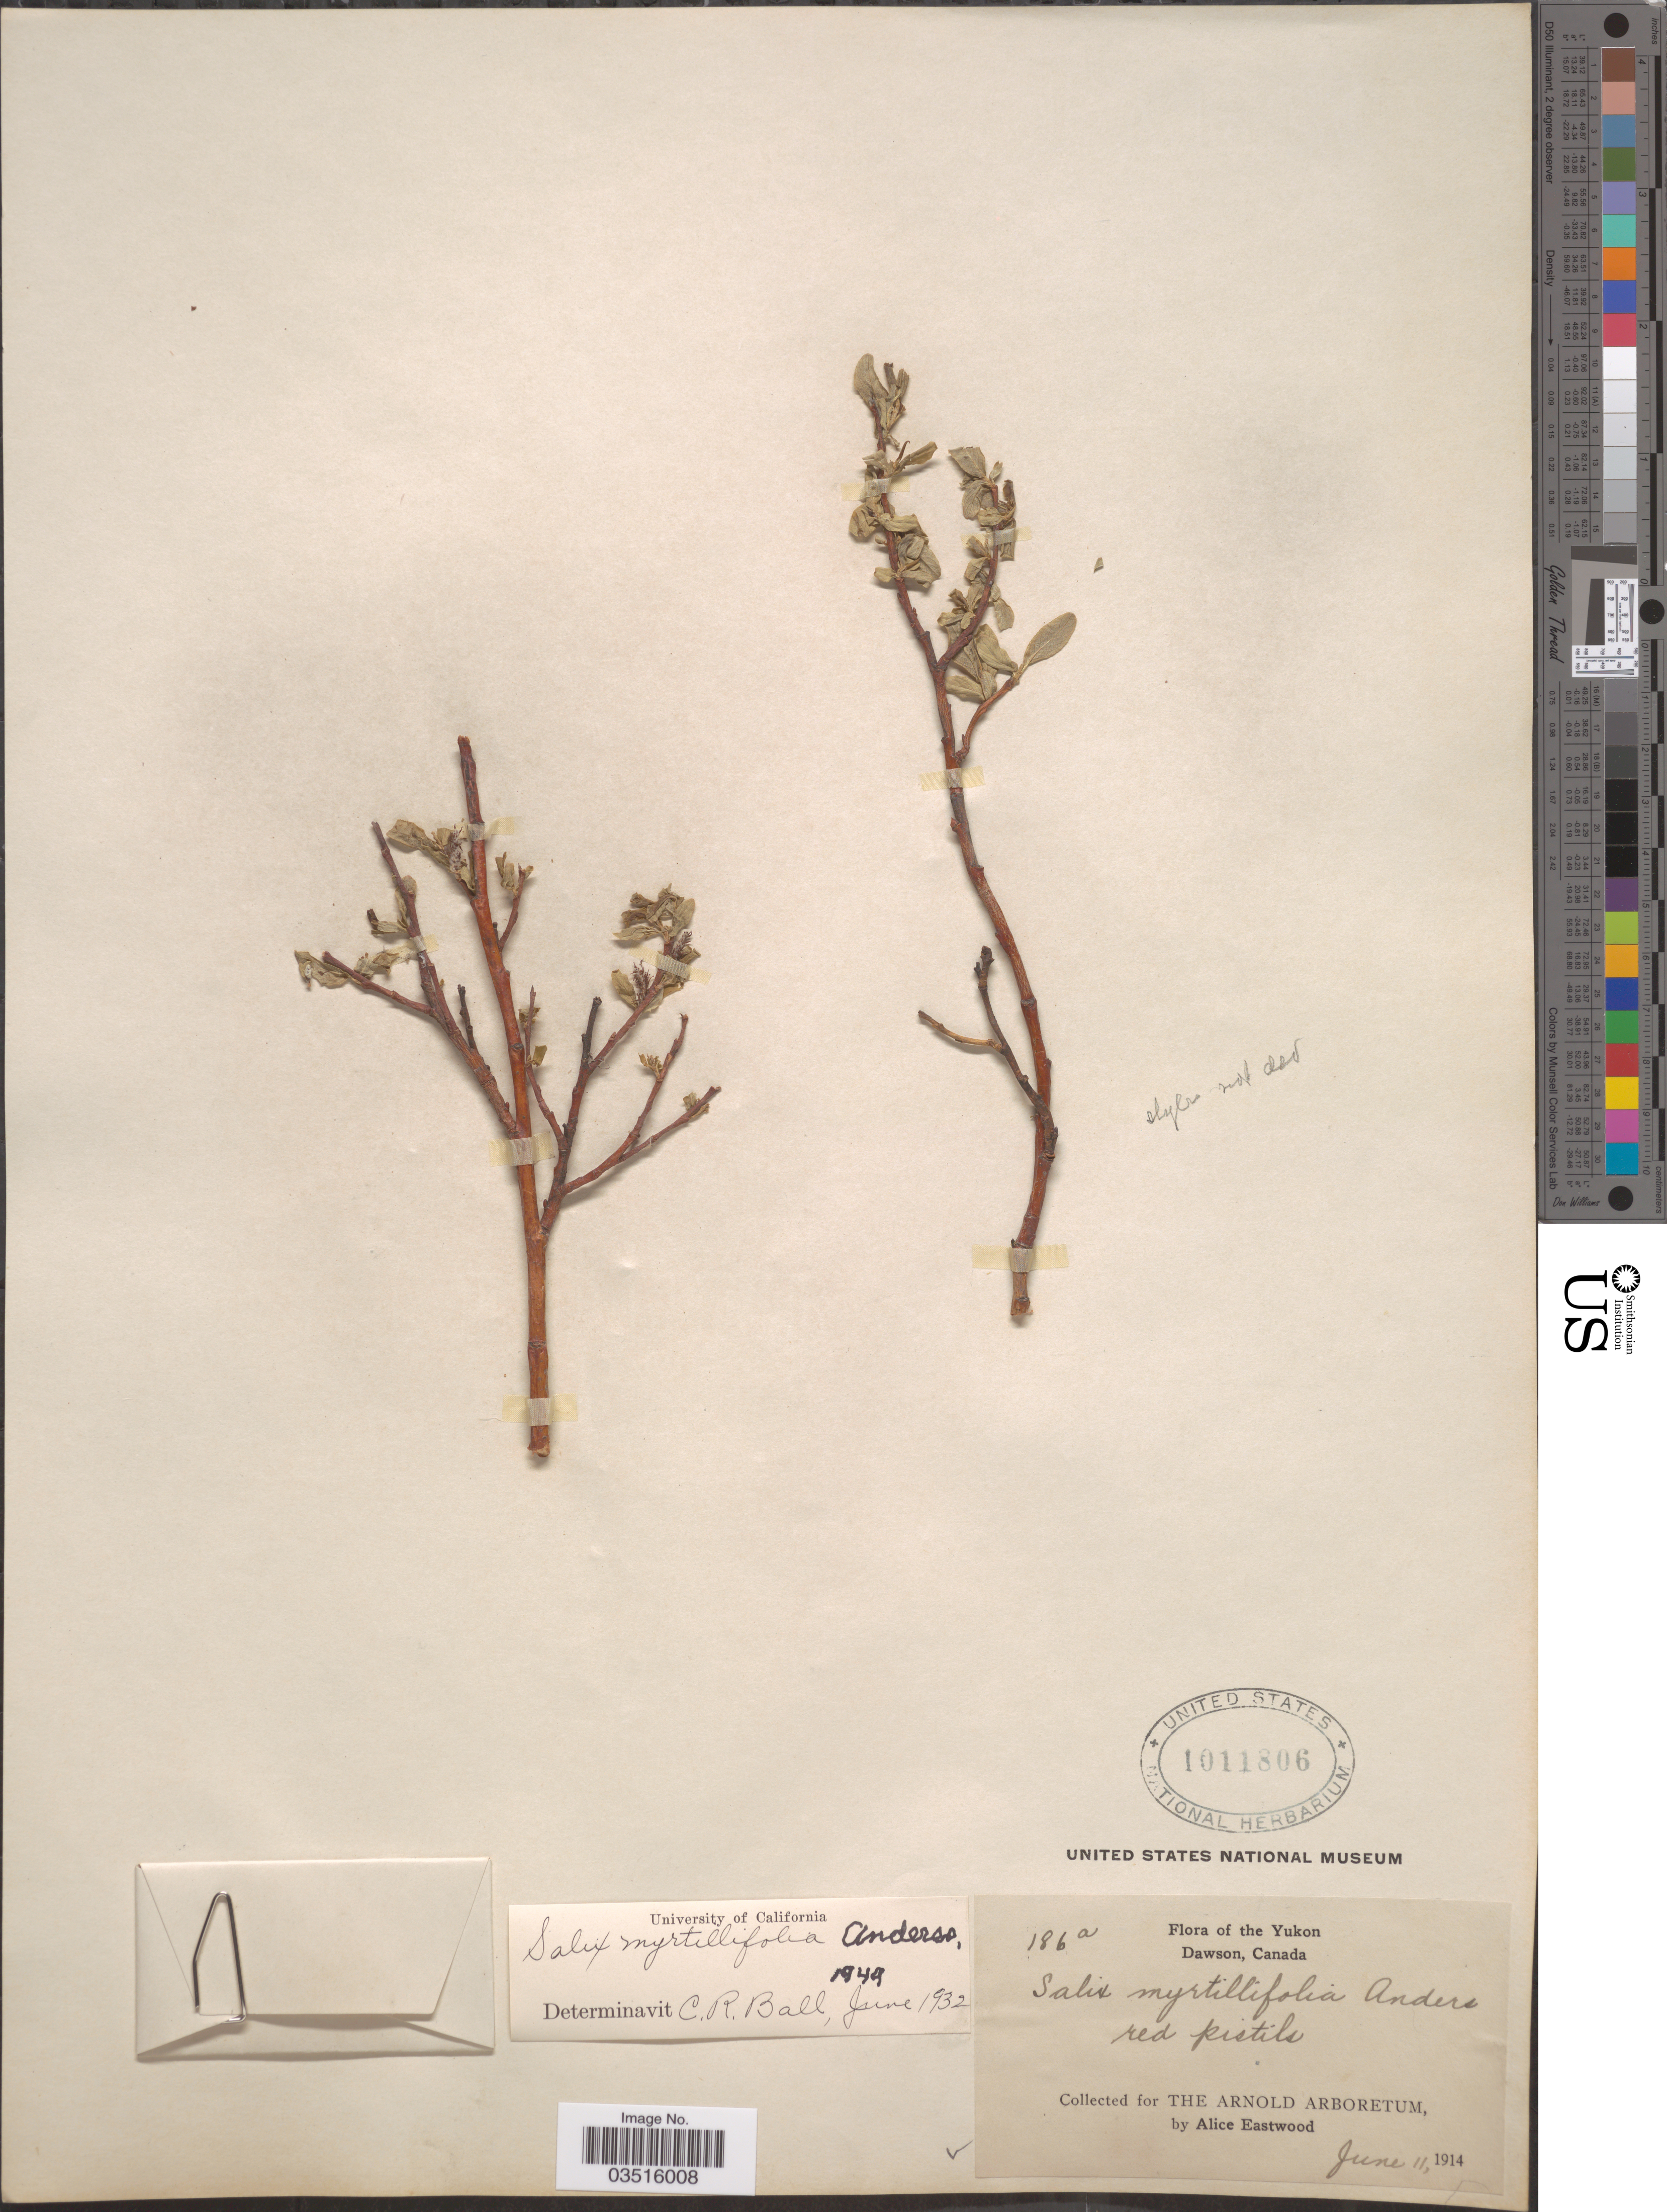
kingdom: Plantae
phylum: Tracheophyta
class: Magnoliopsida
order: Malpighiales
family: Salicaceae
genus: Salix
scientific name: Salix myrtillifolia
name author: Andersson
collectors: A. Eastwood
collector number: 186a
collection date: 1914-06-11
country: Canada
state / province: Yukon Territory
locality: The Yukon. Dawson.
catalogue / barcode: US 1011806